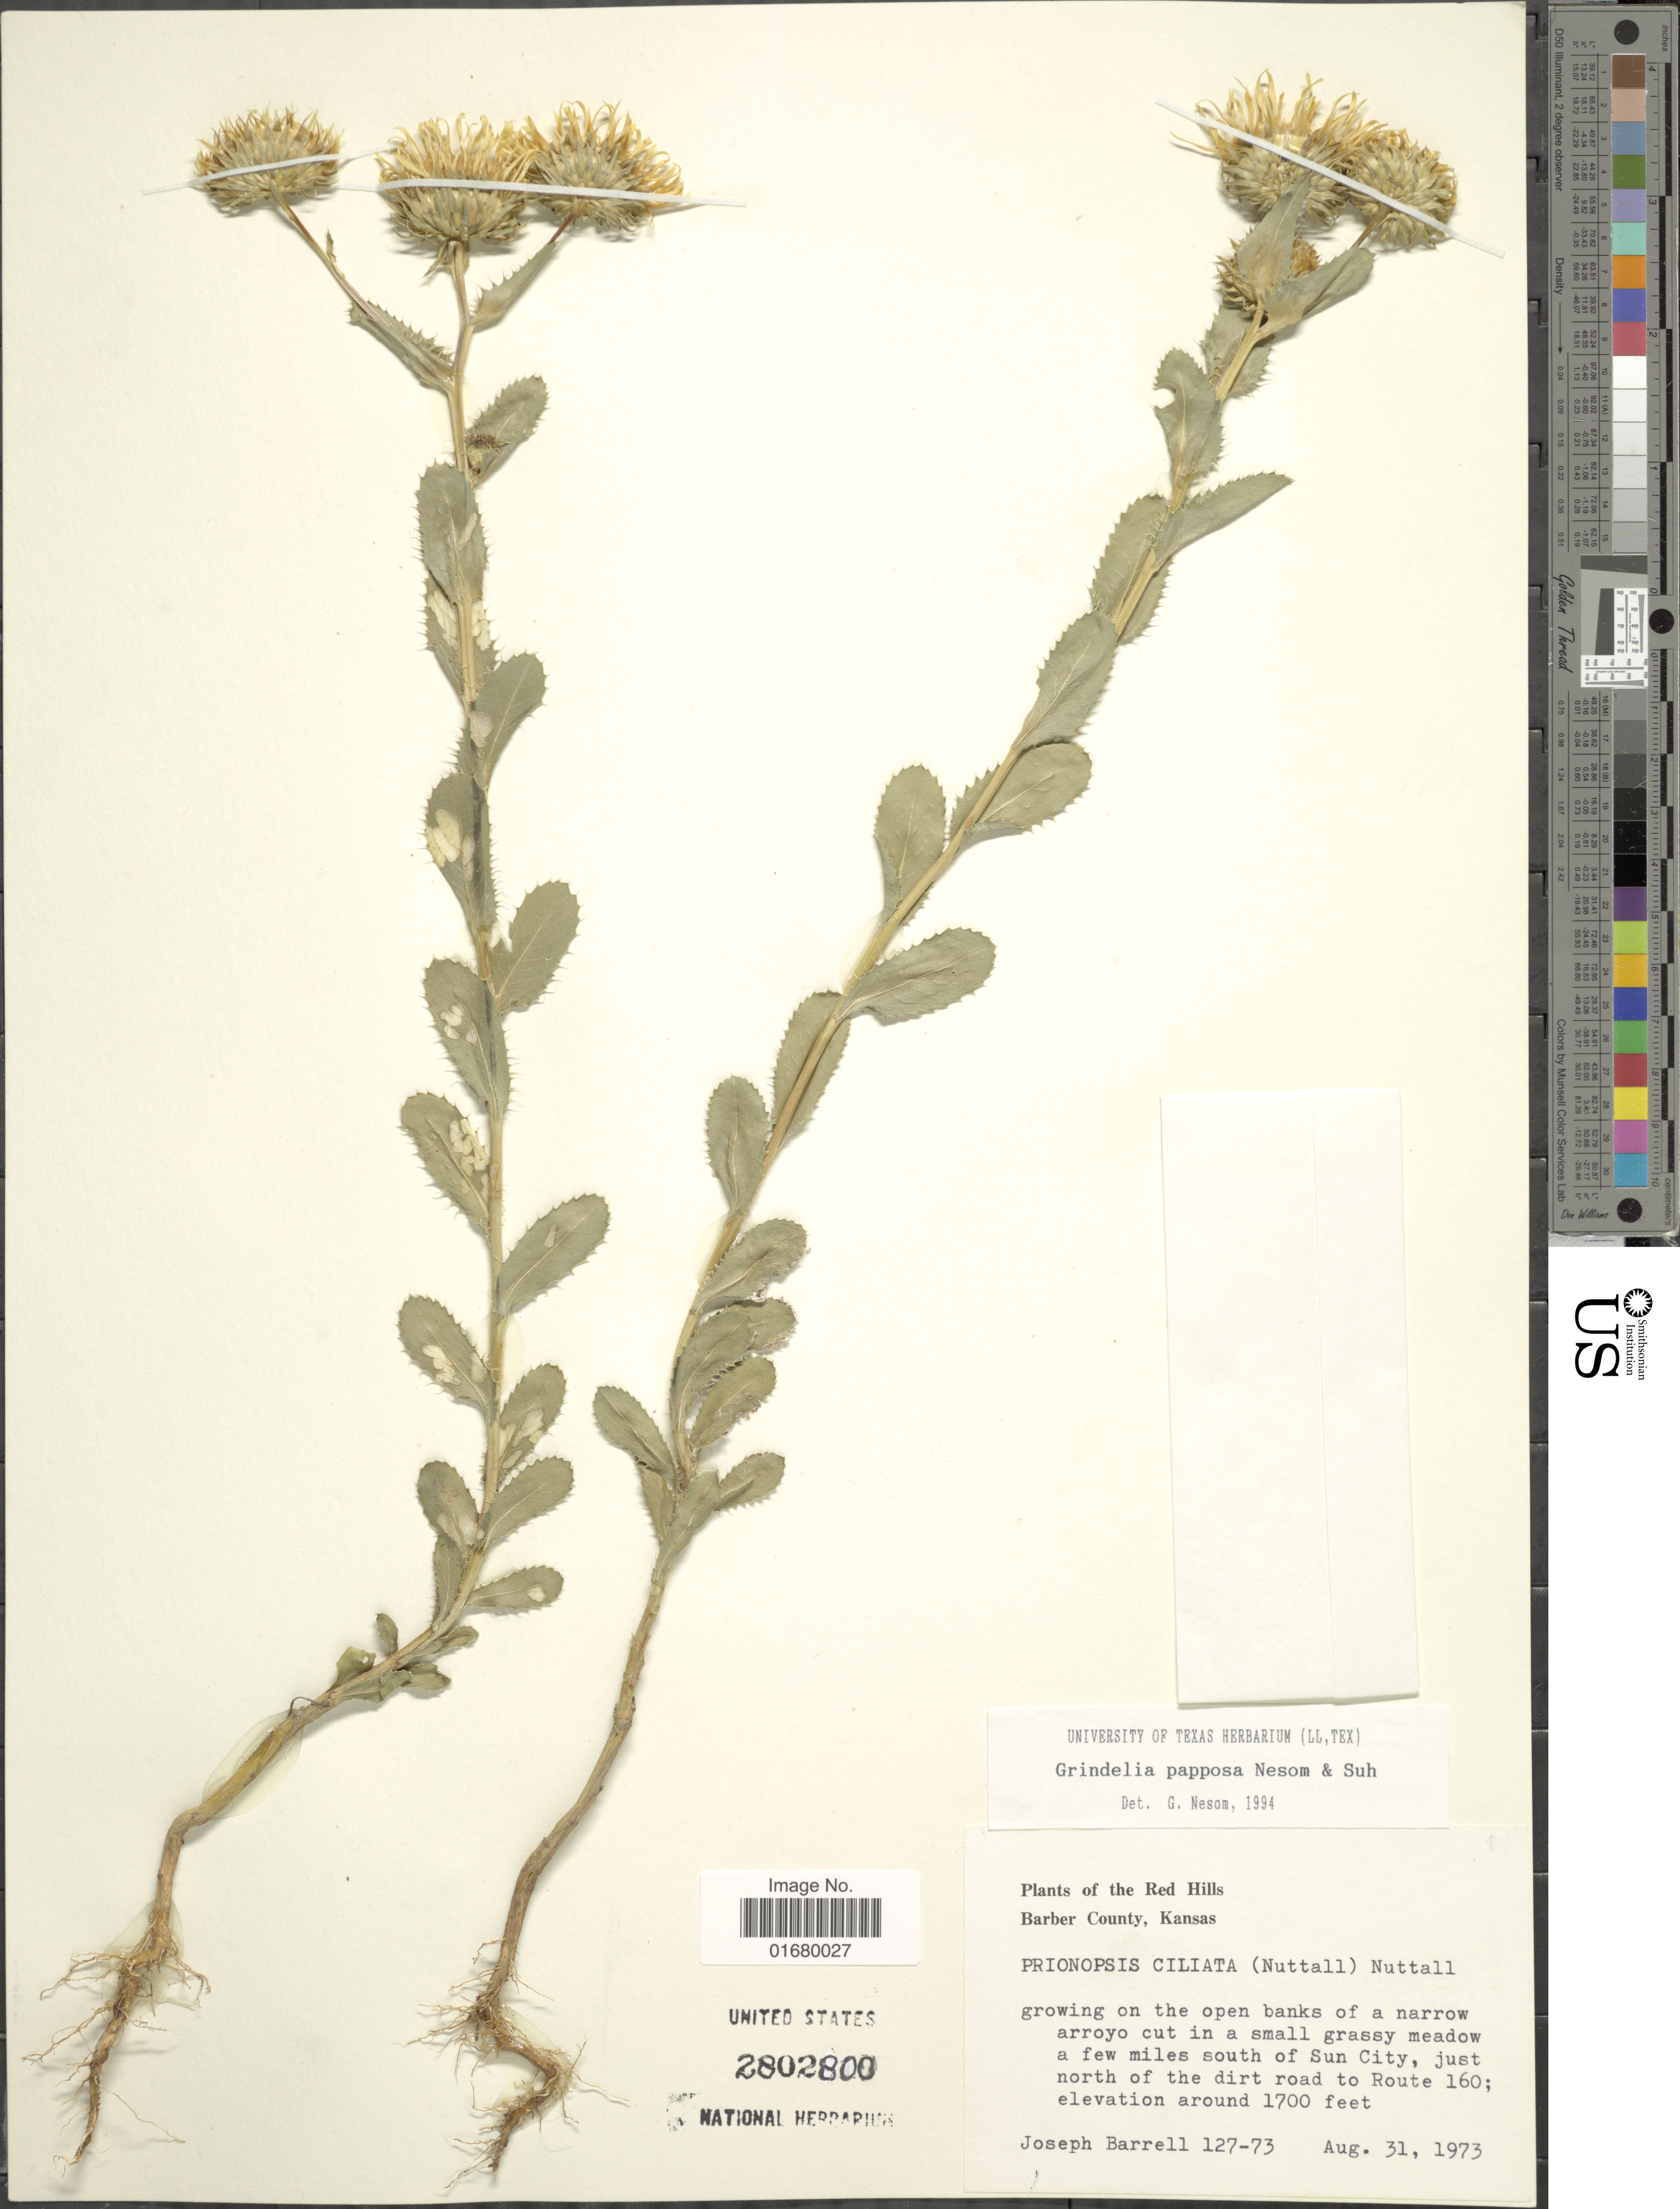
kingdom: Plantae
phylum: Tracheophyta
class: Magnoliopsida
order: Asterales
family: Asteraceae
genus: Grindelia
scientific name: Grindelia papposa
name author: G.L. Nesom & Suh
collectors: J. Barrell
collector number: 127-73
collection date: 1973-08-31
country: United States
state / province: Kansas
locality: The Red Hills, Barber County, a few miles south of Sun City, just north of the dirt road to Route 160.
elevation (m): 518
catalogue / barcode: US 282800